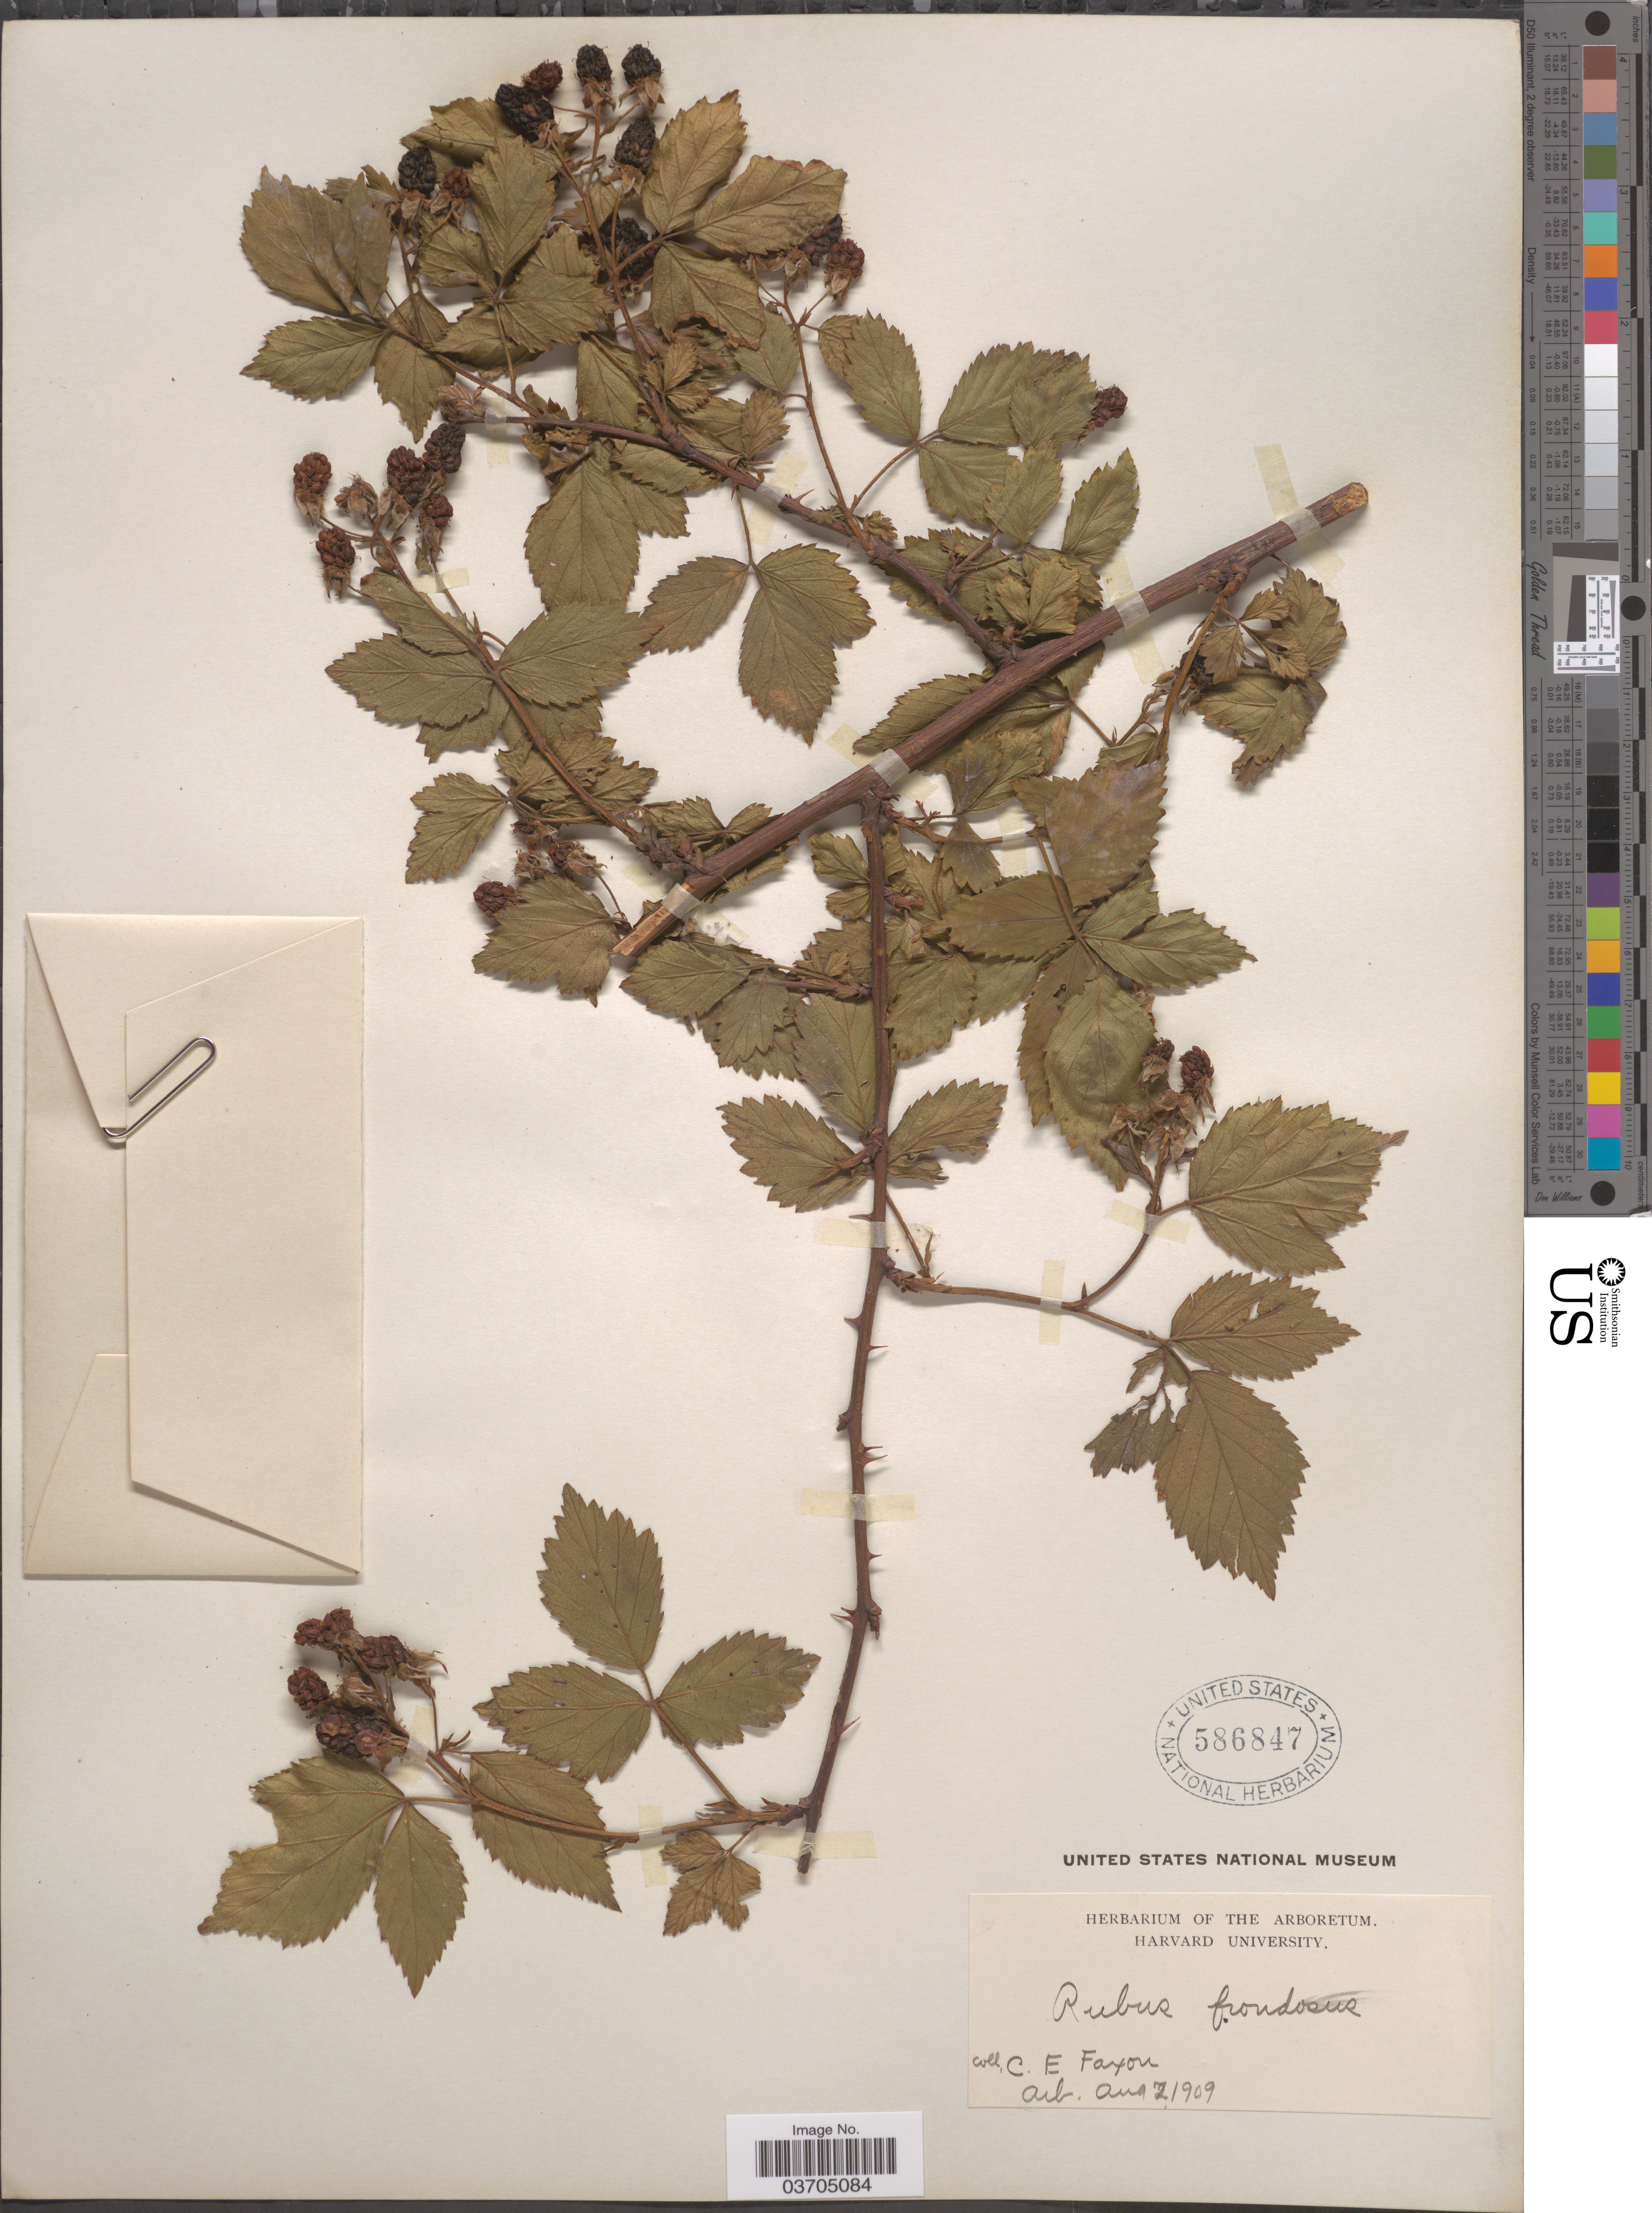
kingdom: Plantae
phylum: Tracheophyta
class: Magnoliopsida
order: Rosales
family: Rosaceae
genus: Rubus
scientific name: Rubus frondosus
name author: Bigelow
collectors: C. Faxon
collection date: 1909-08-02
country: United States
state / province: Massachusetts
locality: Arb.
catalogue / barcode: US 586847